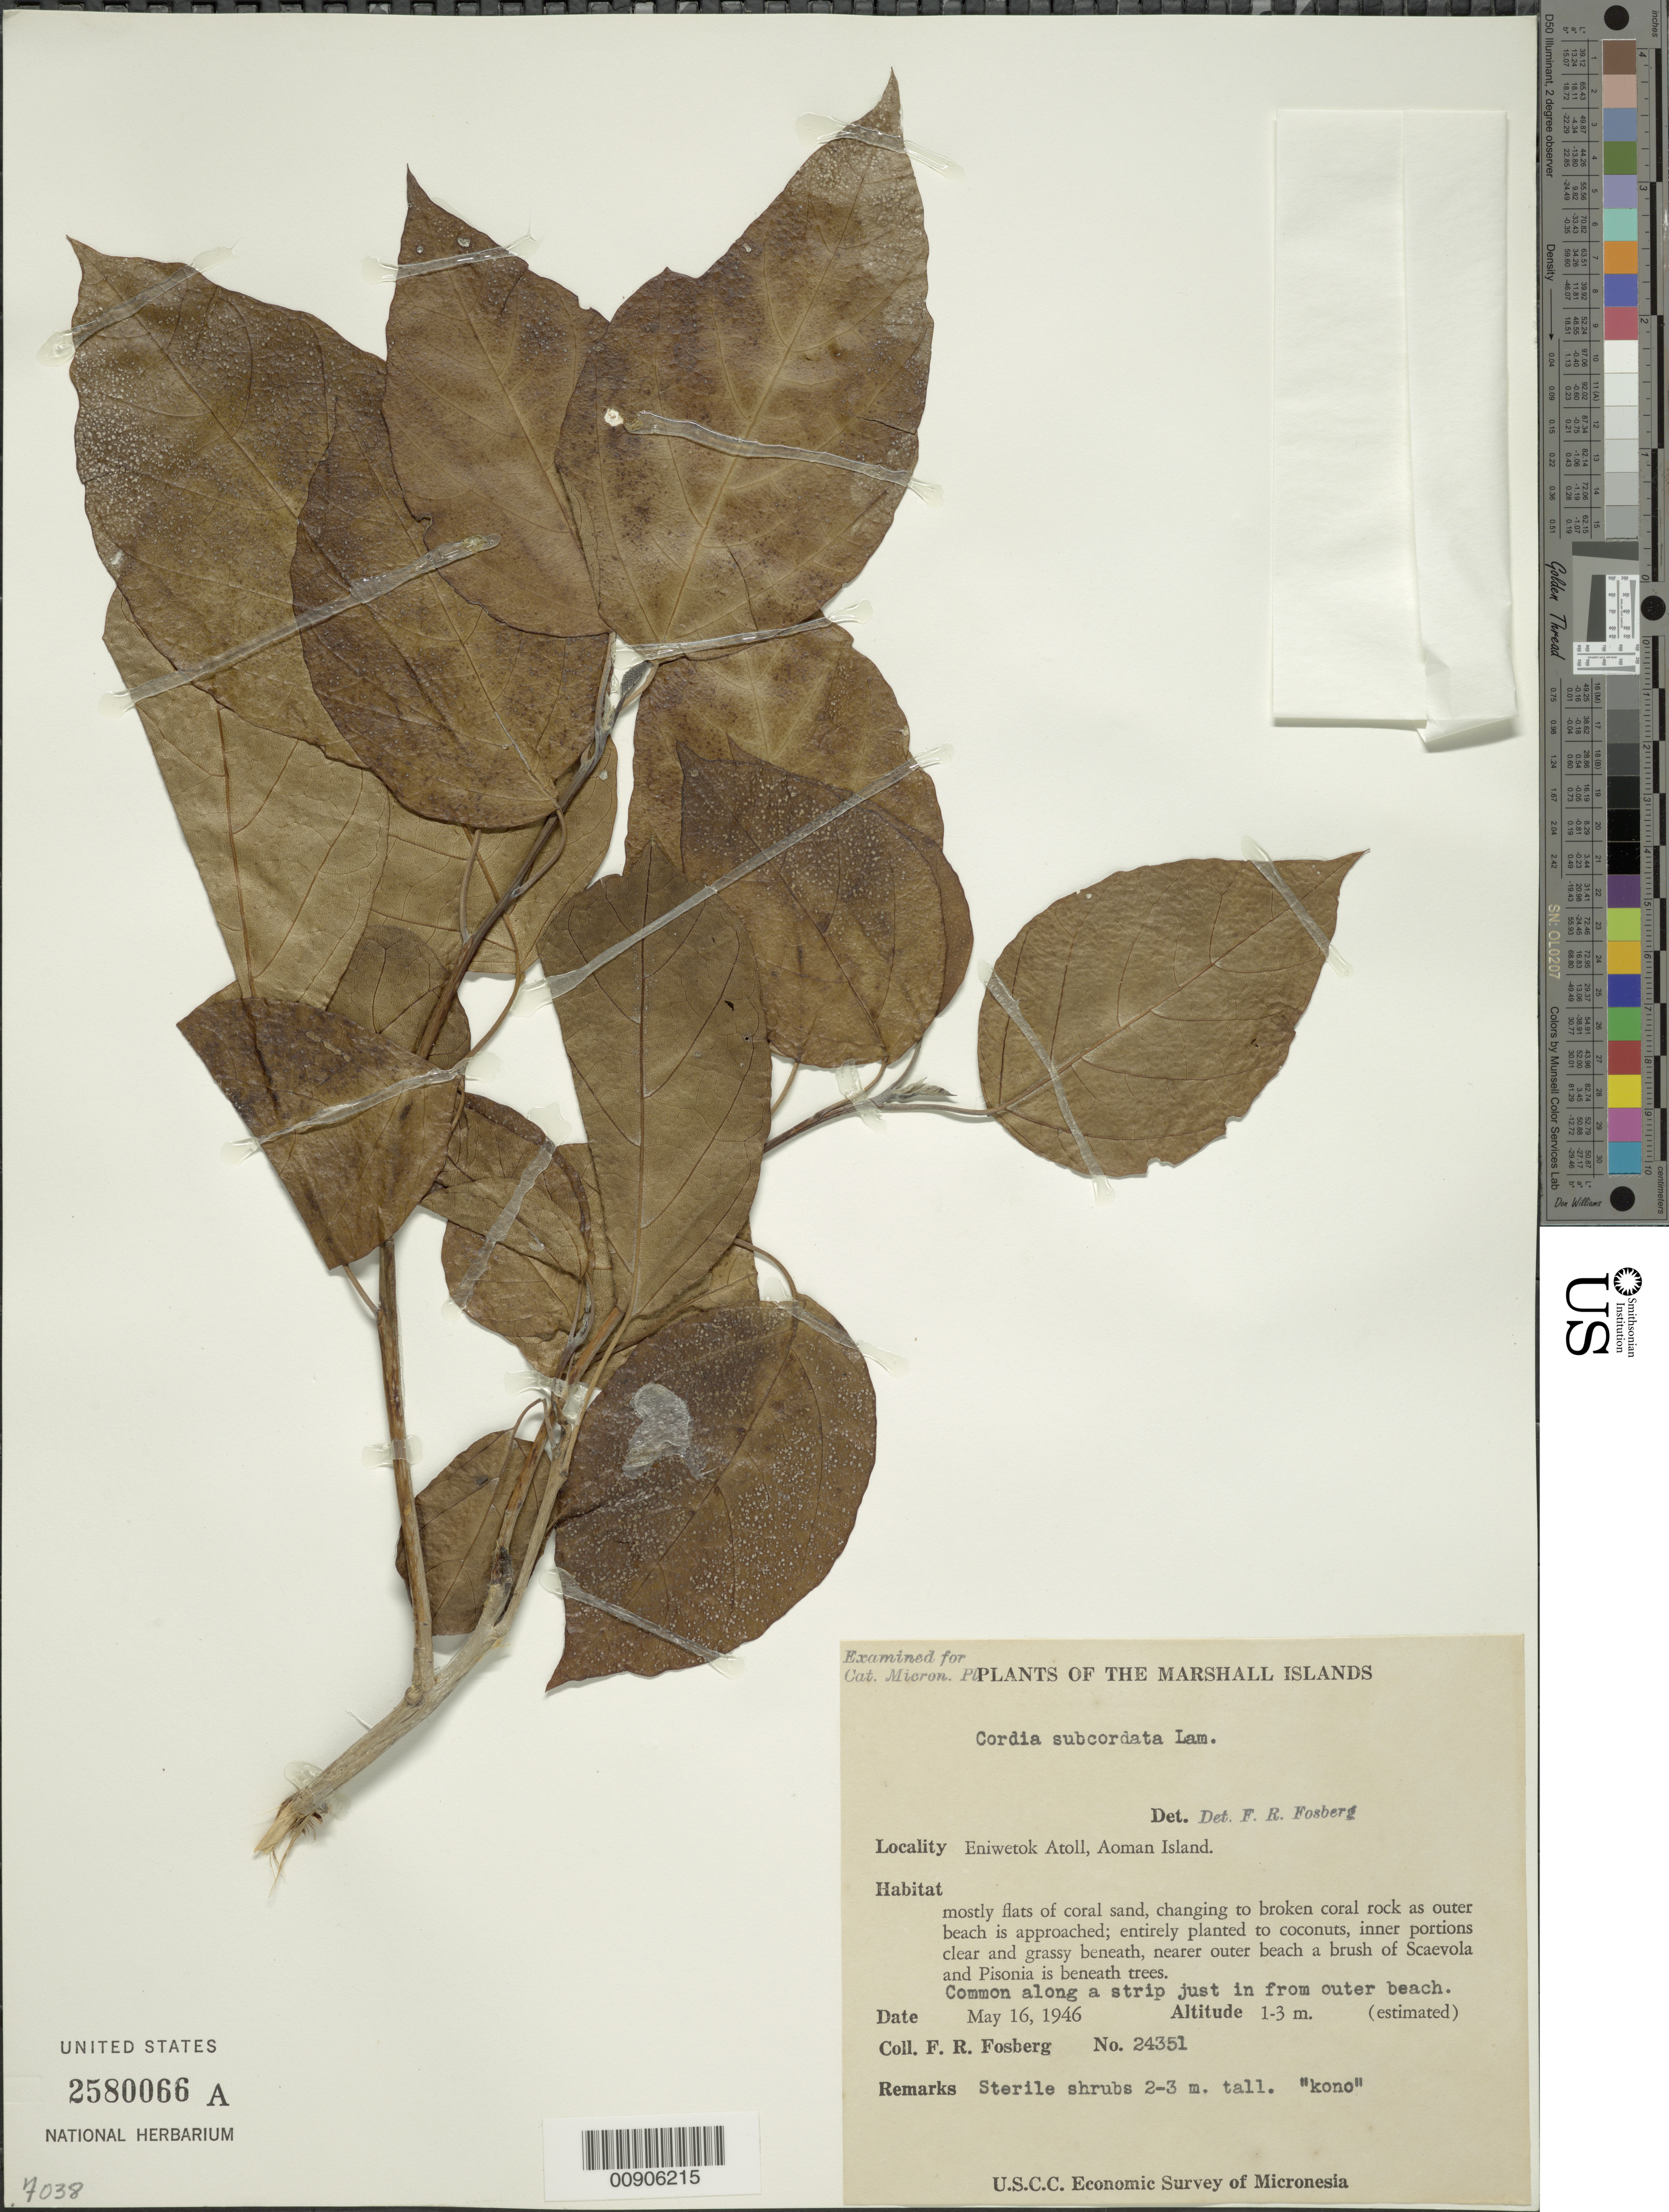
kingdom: Plantae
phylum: Tracheophyta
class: Magnoliopsida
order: Boraginales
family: Cordiaceae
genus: Cordia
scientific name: Cordia subcordata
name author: Lam.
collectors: F. R. Fosberg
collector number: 24351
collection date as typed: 16 Mar 1946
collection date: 1946-03-16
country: Marshall Islands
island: Enewetak [Eniwetok] Atoll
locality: Aoman Islet.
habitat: Common along a strip just in from outer beach.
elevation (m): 1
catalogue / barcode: US 2580066A